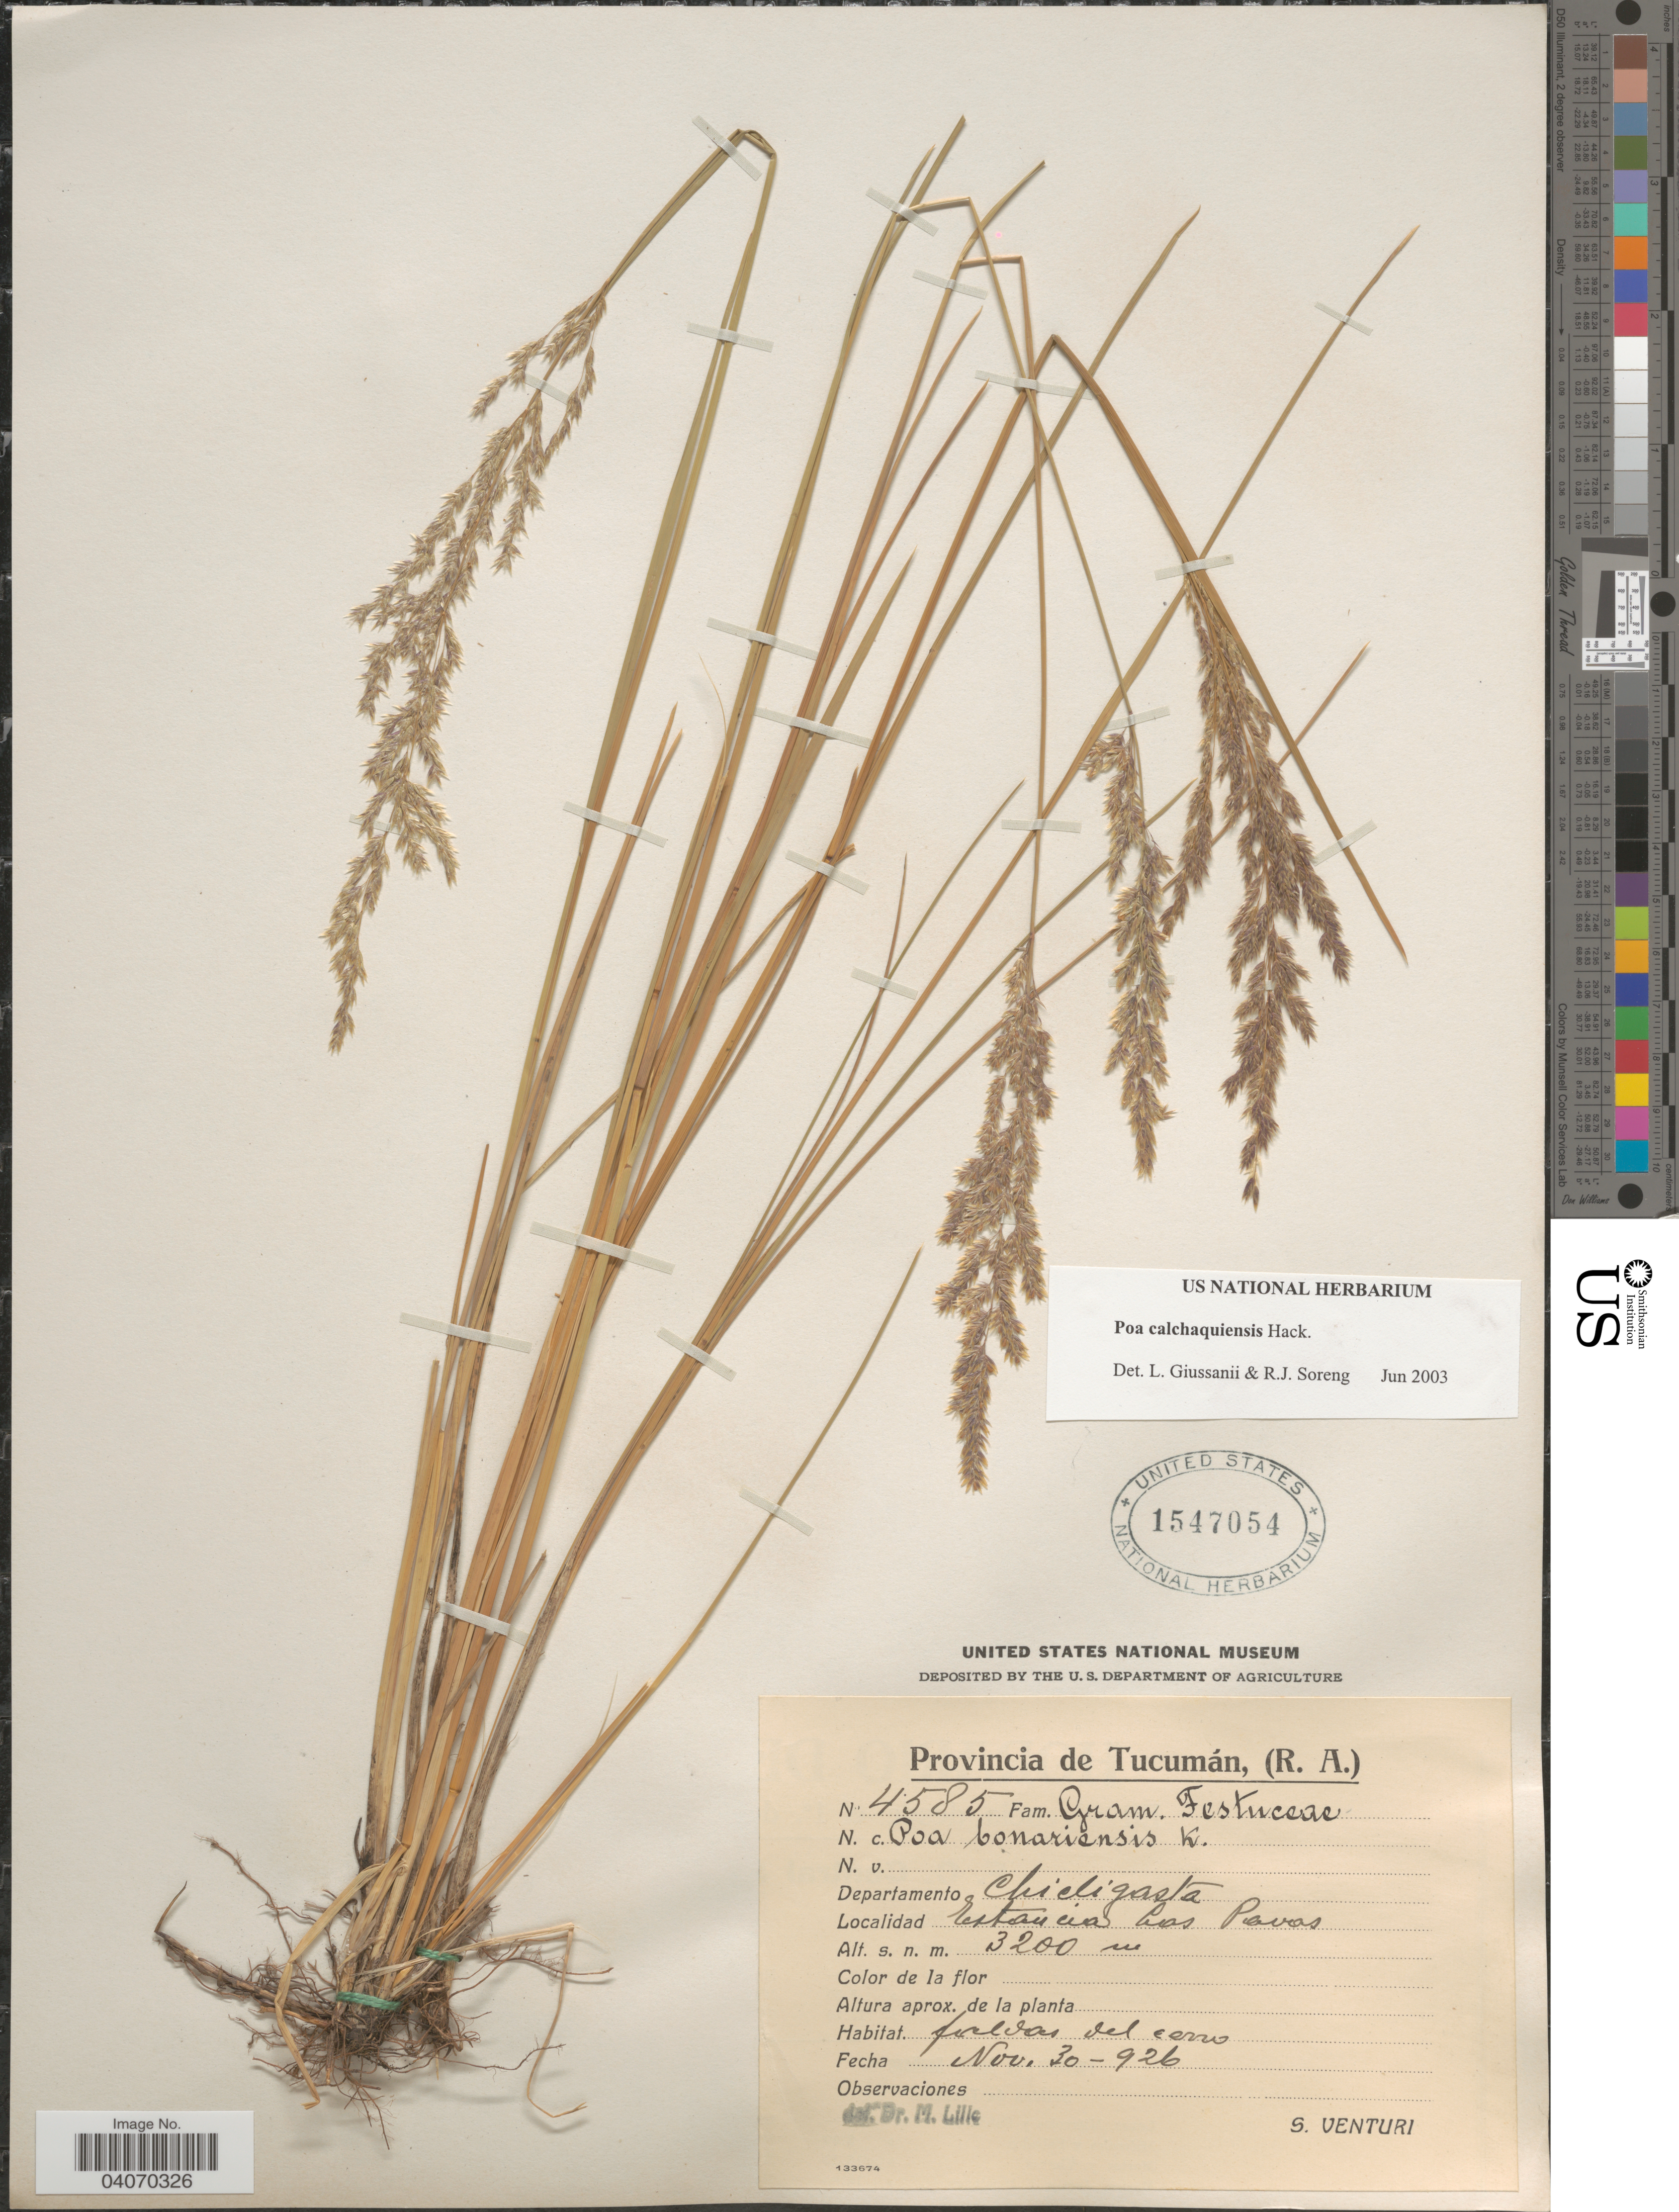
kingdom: Plantae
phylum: Tracheophyta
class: Liliopsida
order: Poales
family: Poaceae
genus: Poa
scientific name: Poa calchaquiensis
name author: Hack.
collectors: S. Venturi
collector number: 4585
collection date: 1926-11-30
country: Argentina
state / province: Tucuman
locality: Departamento Chicligasta. Estancia Las Pavas.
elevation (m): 3200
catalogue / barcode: US 1547054